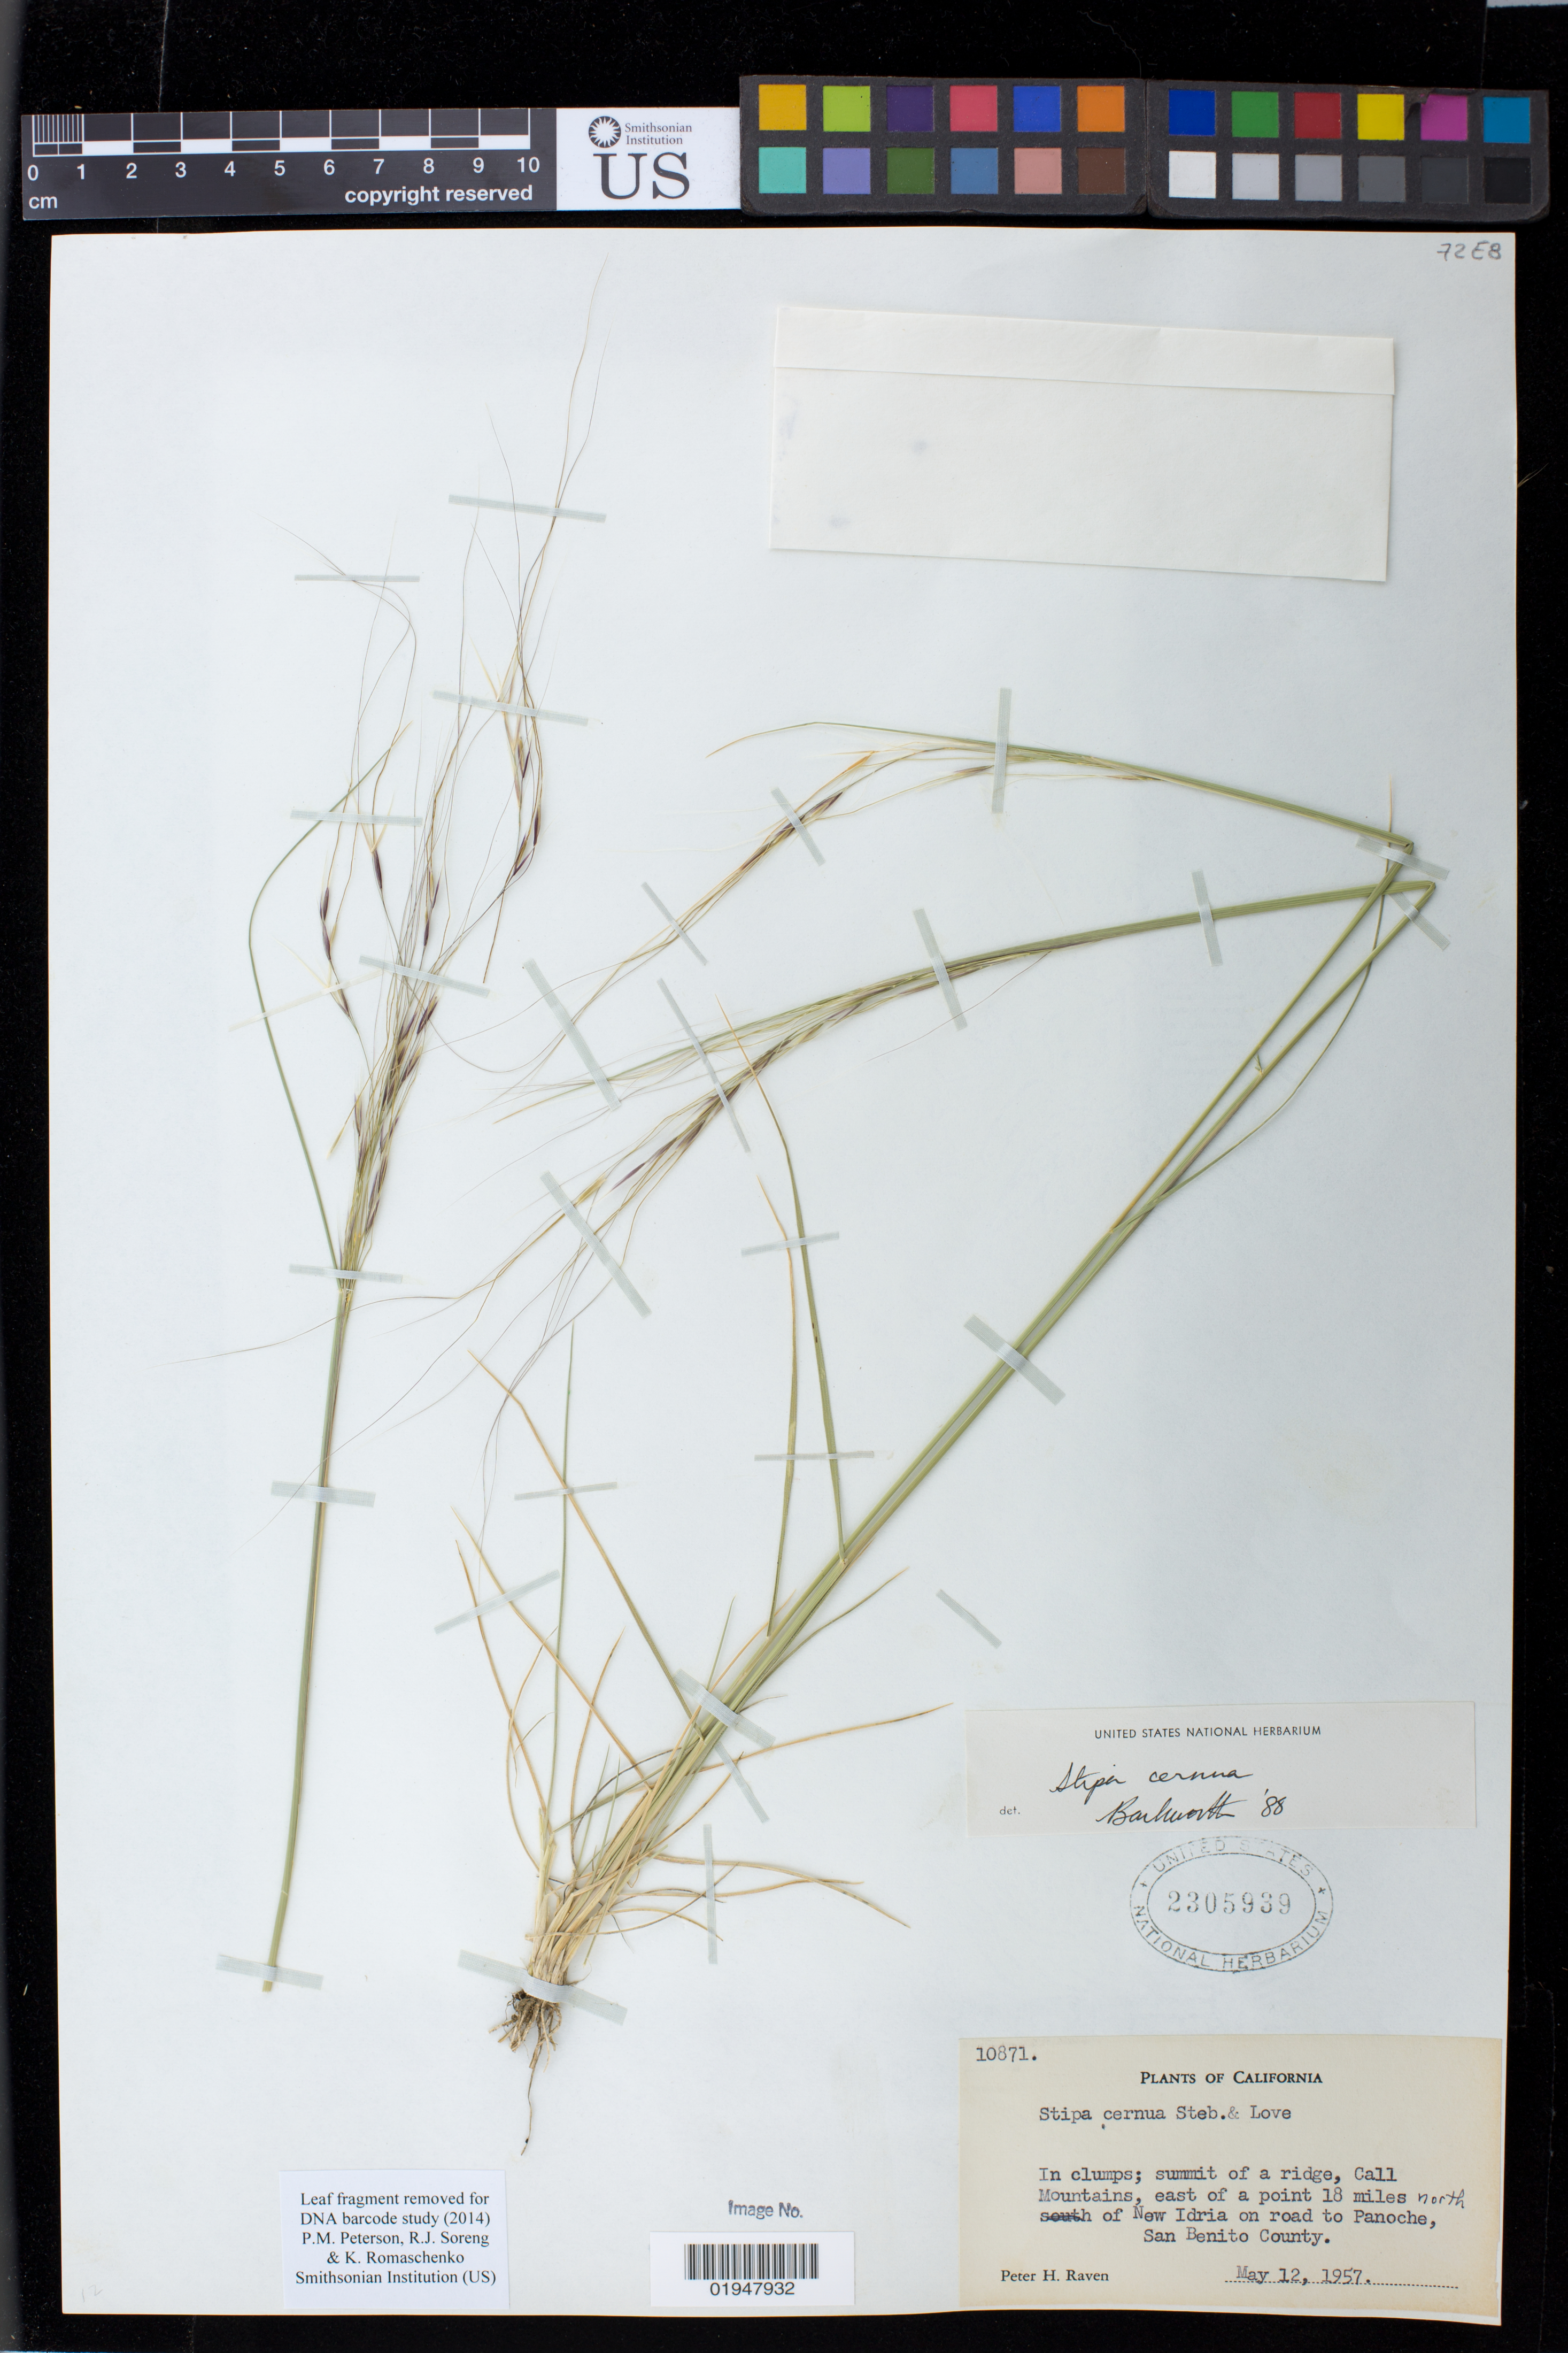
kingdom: Plantae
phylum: Tracheophyta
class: Liliopsida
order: Poales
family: Poaceae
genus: Nassella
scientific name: Nassella cernua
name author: (Stebbins & Love) Barkworth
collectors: P. Raven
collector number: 10871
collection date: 1957-05-12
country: United States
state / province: California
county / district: San Benito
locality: summit of a ridge, Call Mountains, east of a point 18 miles north of New Idria on road to Panoche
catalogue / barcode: US 2305939